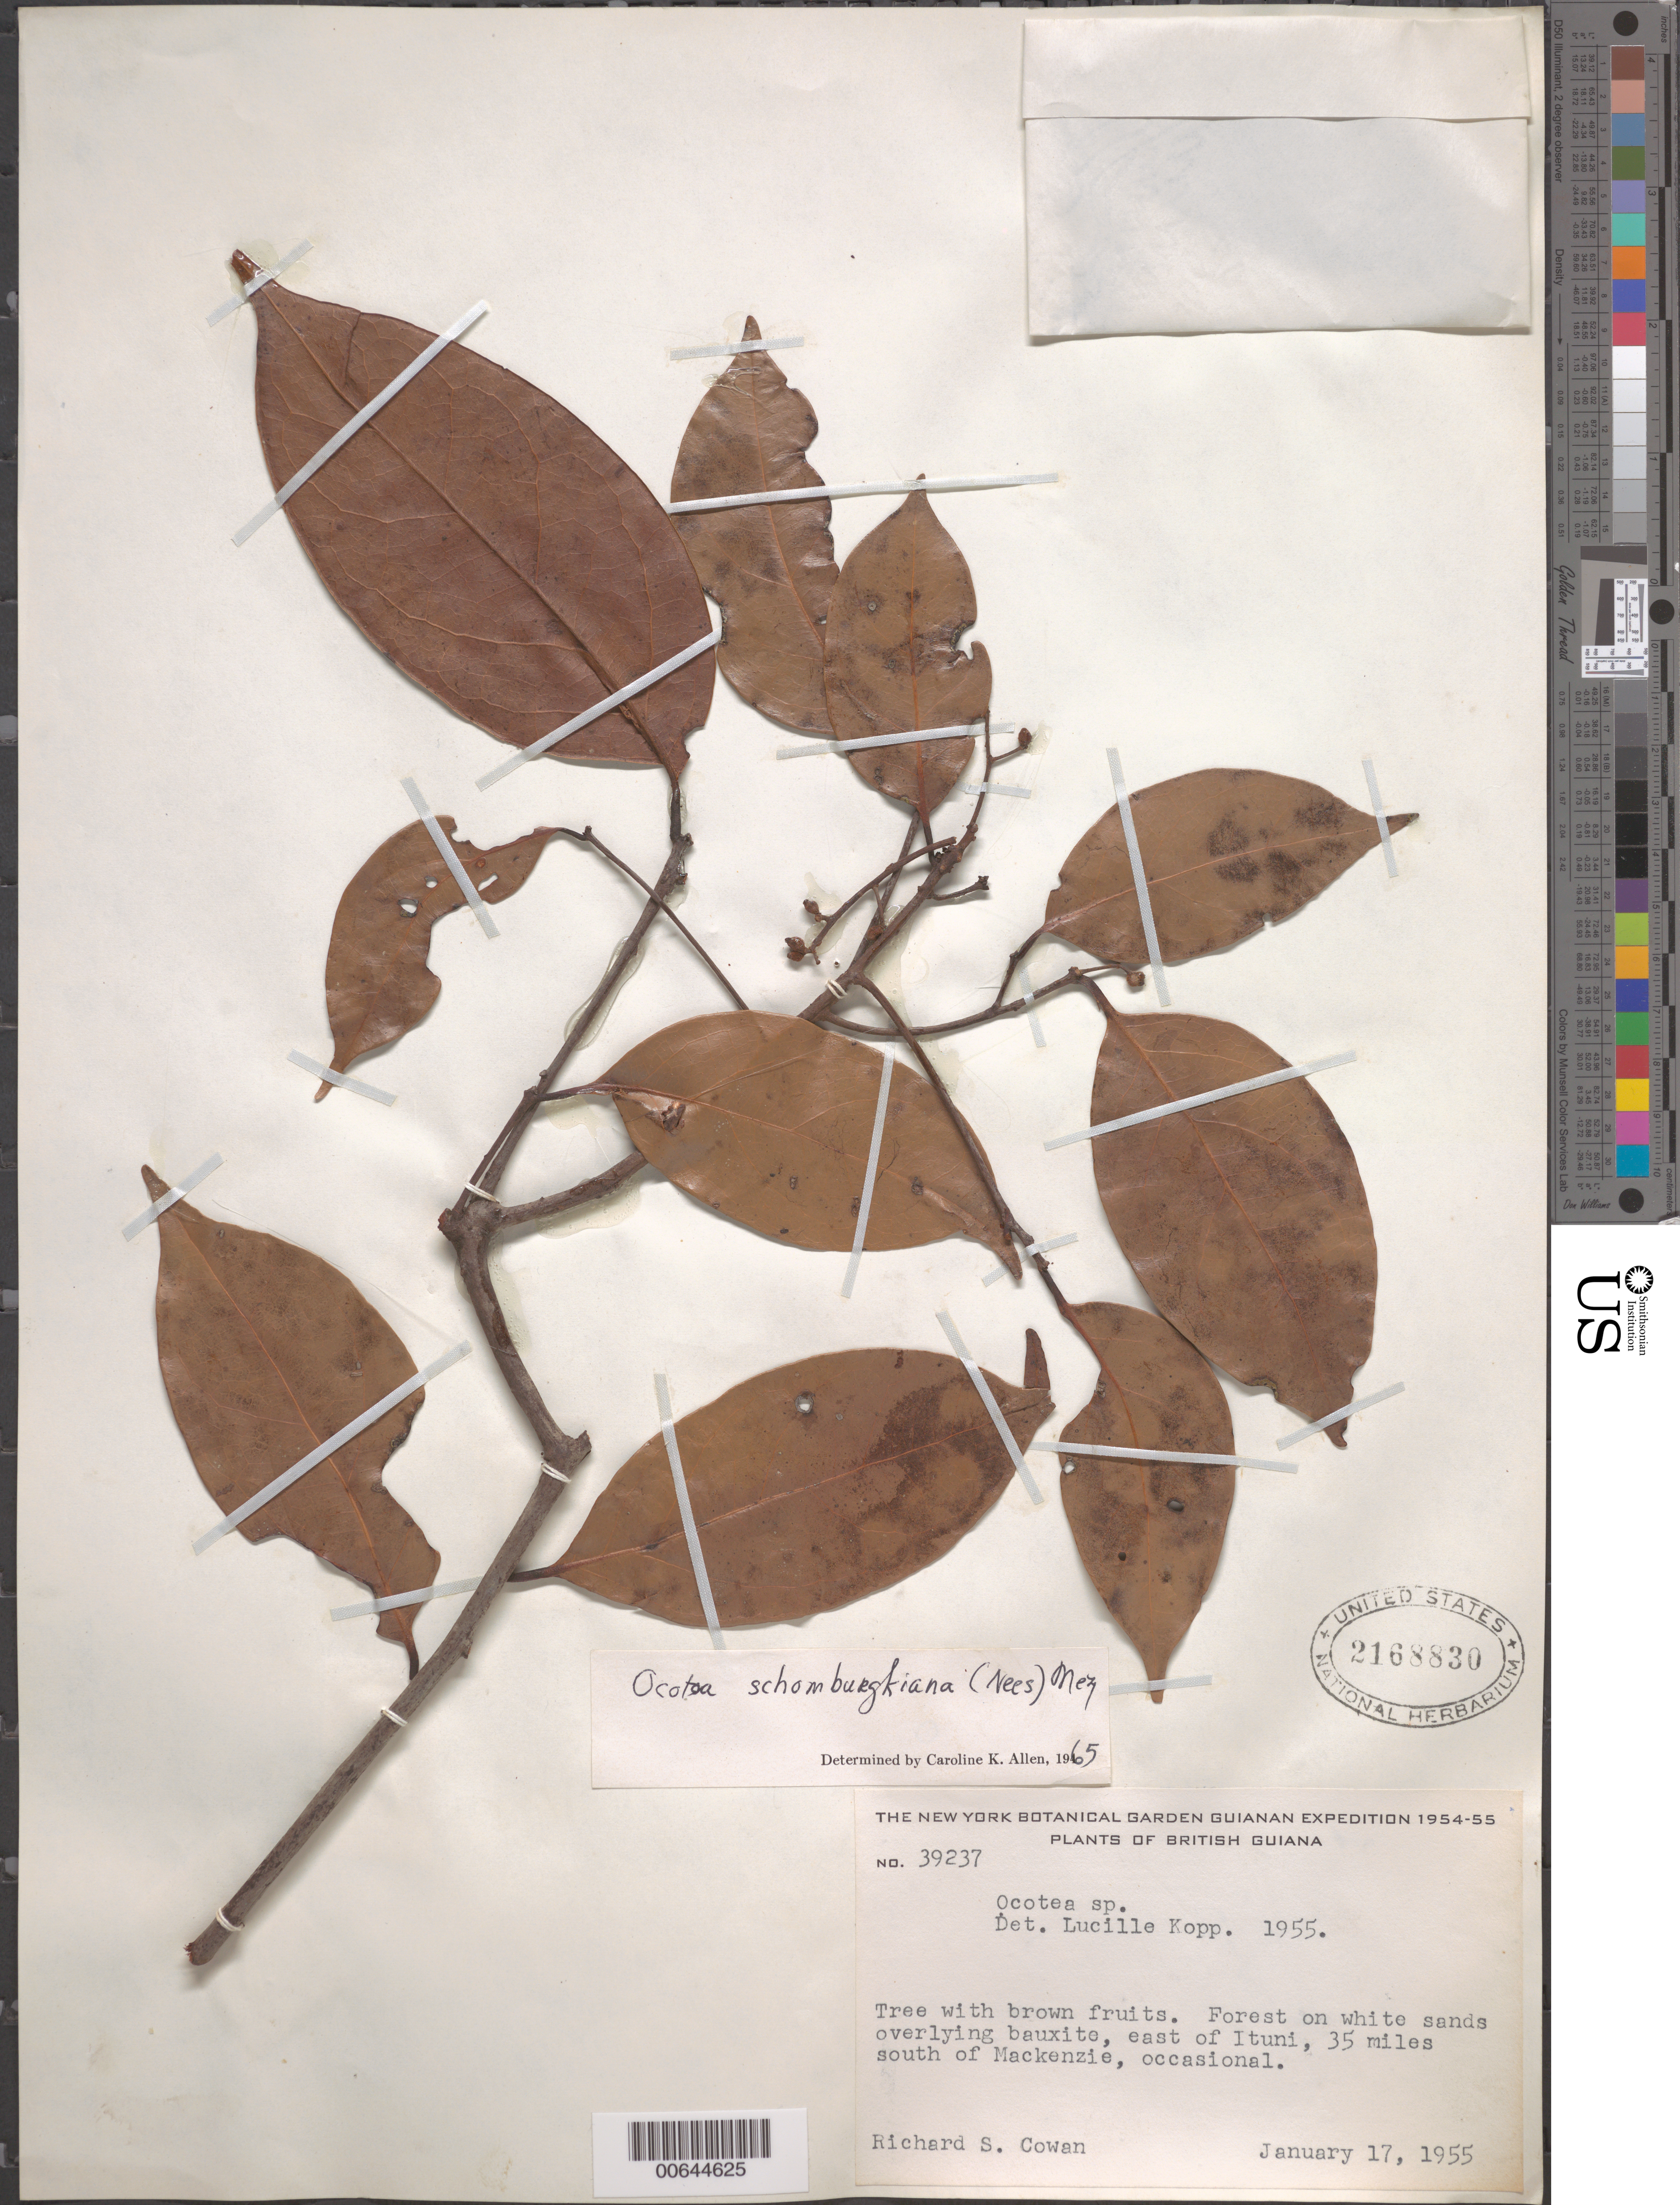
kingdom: Plantae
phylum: Tracheophyta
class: Magnoliopsida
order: Laurales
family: Lauraceae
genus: Ocotea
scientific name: Ocotea schomburgkiana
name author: (Nees) Mez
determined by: Kopp, L. E., (NY), New York Botanical Garden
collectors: R. S. Cowan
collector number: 39237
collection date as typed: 17-Jan-55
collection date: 1955-01-17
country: Guyana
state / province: U. Demerara-Berbice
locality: Mackenzie Mines area, vic. E of Ituni, 35 mi. S of Mackenzie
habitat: Forest on white sands overlying bauxite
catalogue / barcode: US 2168830